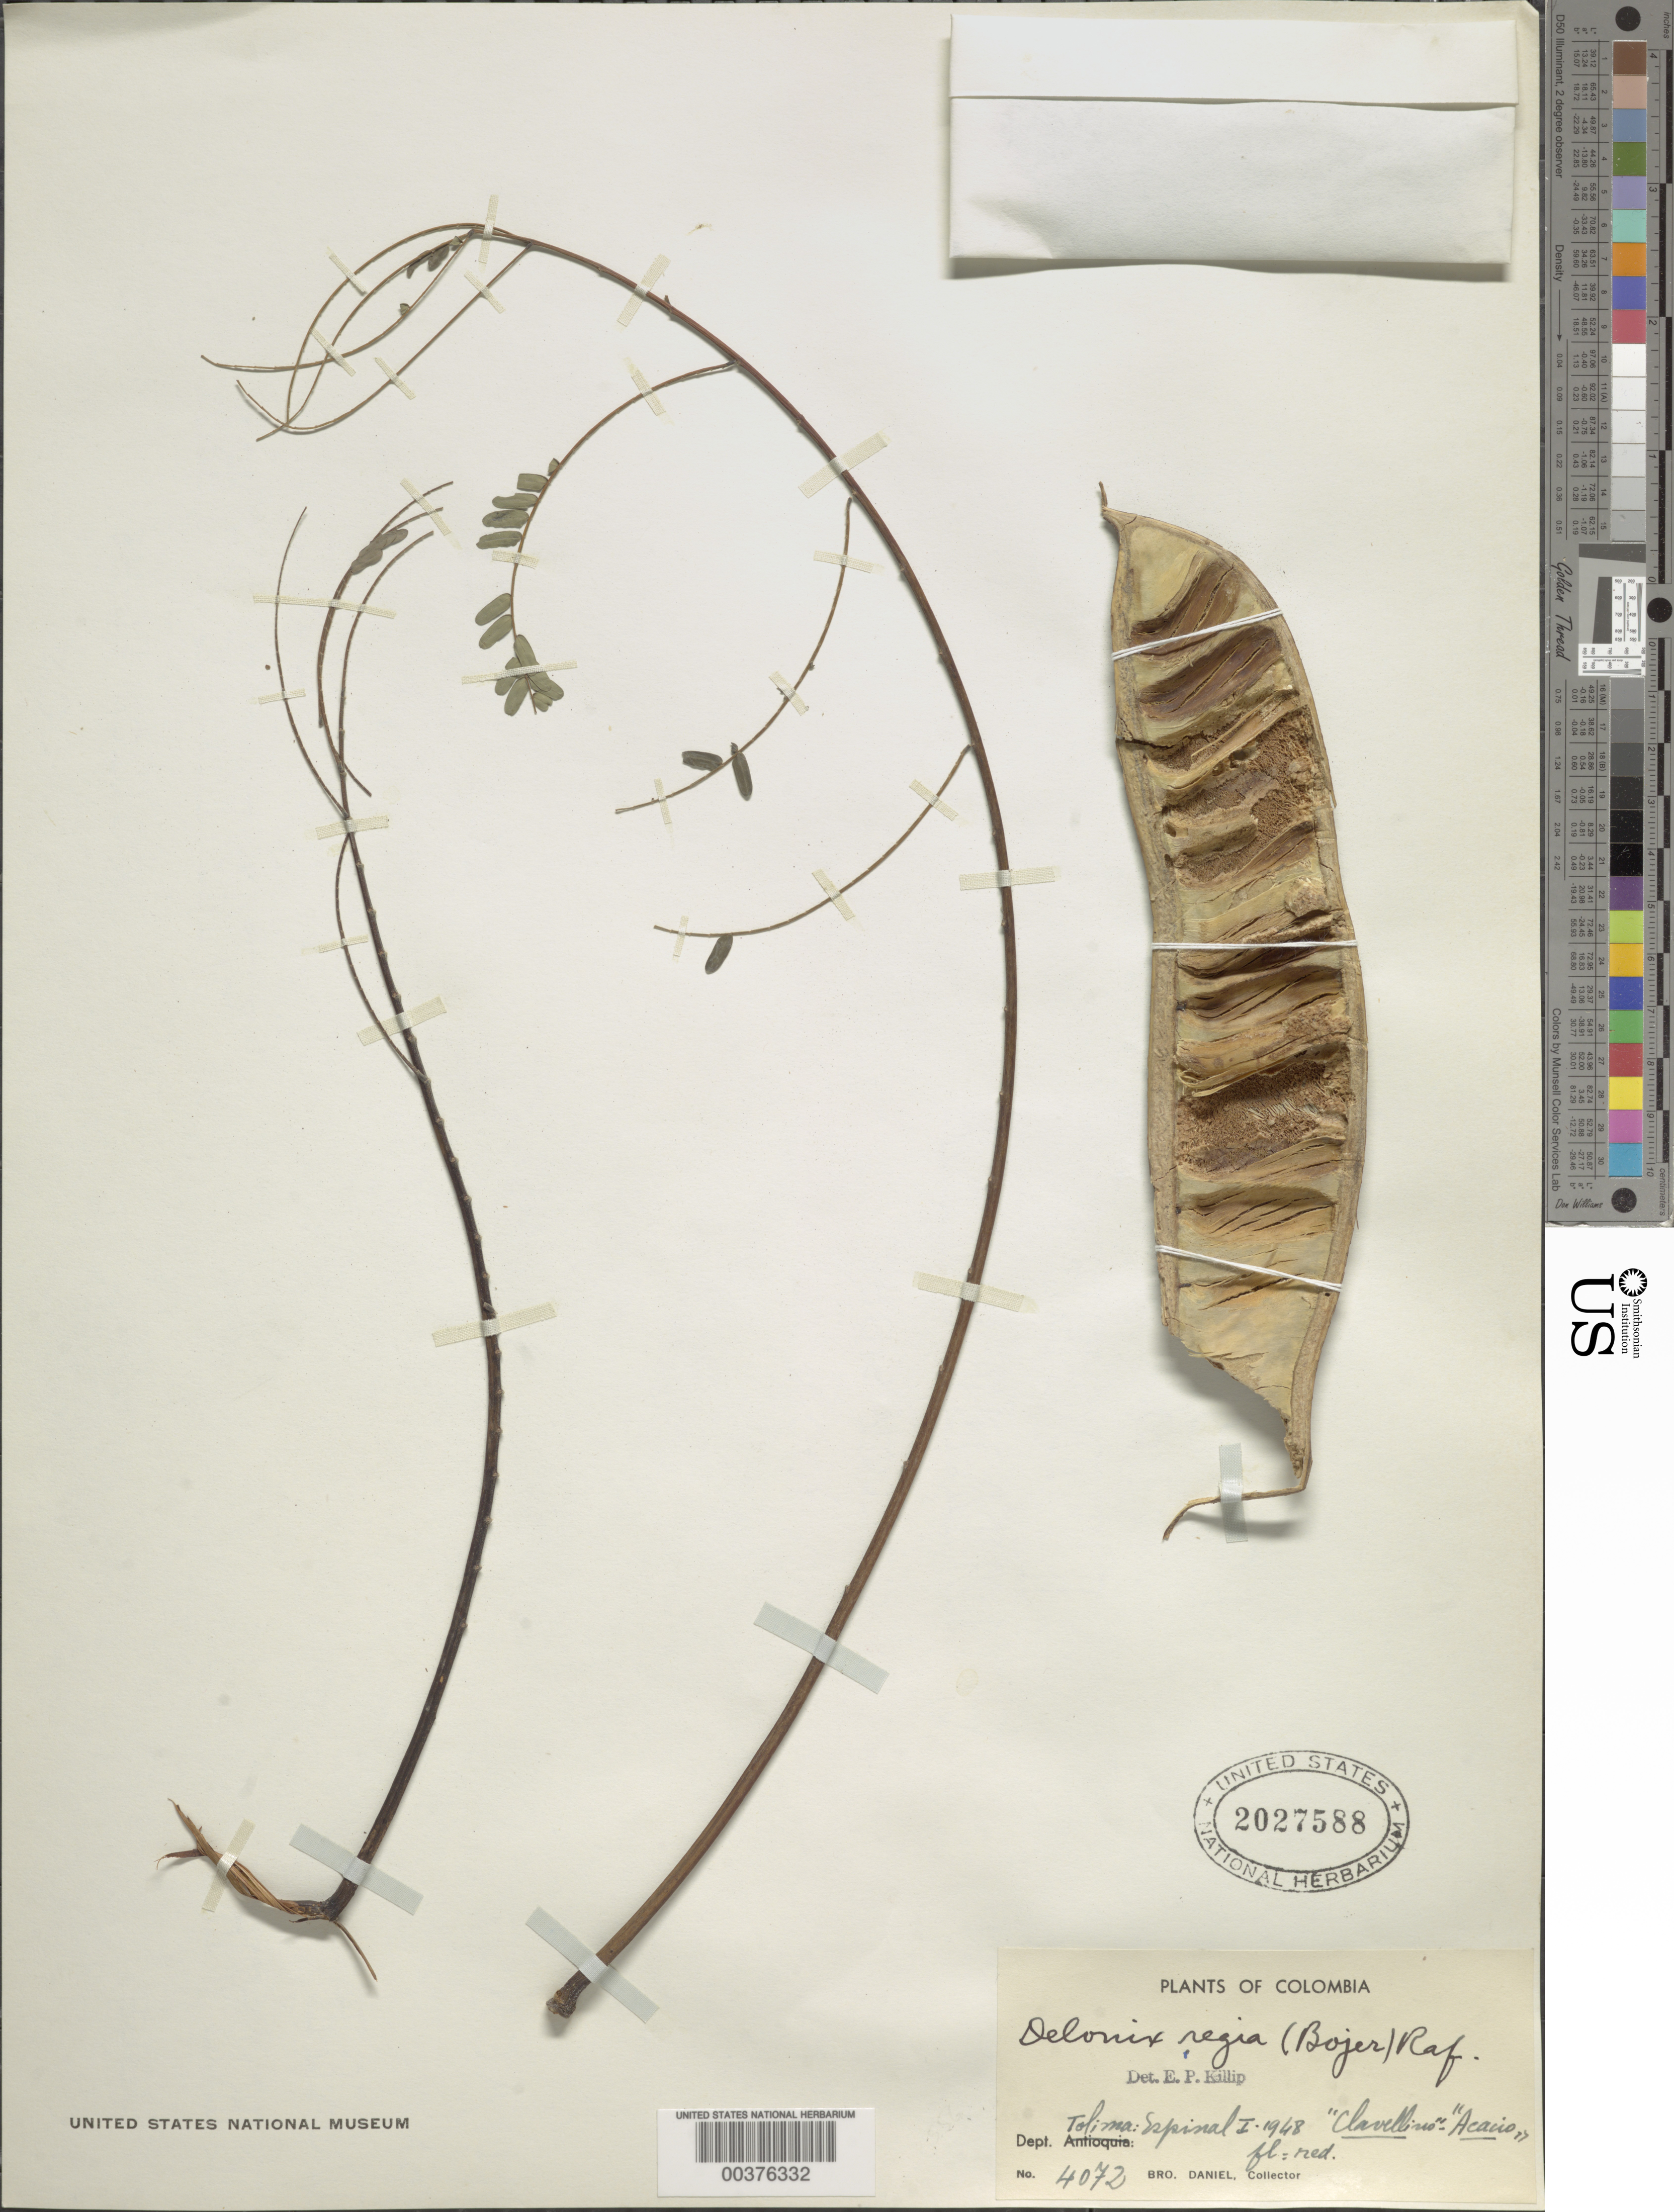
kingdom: Plantae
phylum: Tracheophyta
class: Magnoliopsida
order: Fabales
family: Fabaceae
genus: Delonix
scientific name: Delonix regia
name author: (Bojer ex Hook.) Raf.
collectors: Bro. Daniel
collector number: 4072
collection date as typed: Jan 1948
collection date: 1948-01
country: Colombia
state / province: Tolima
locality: Espinal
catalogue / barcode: US 2027588